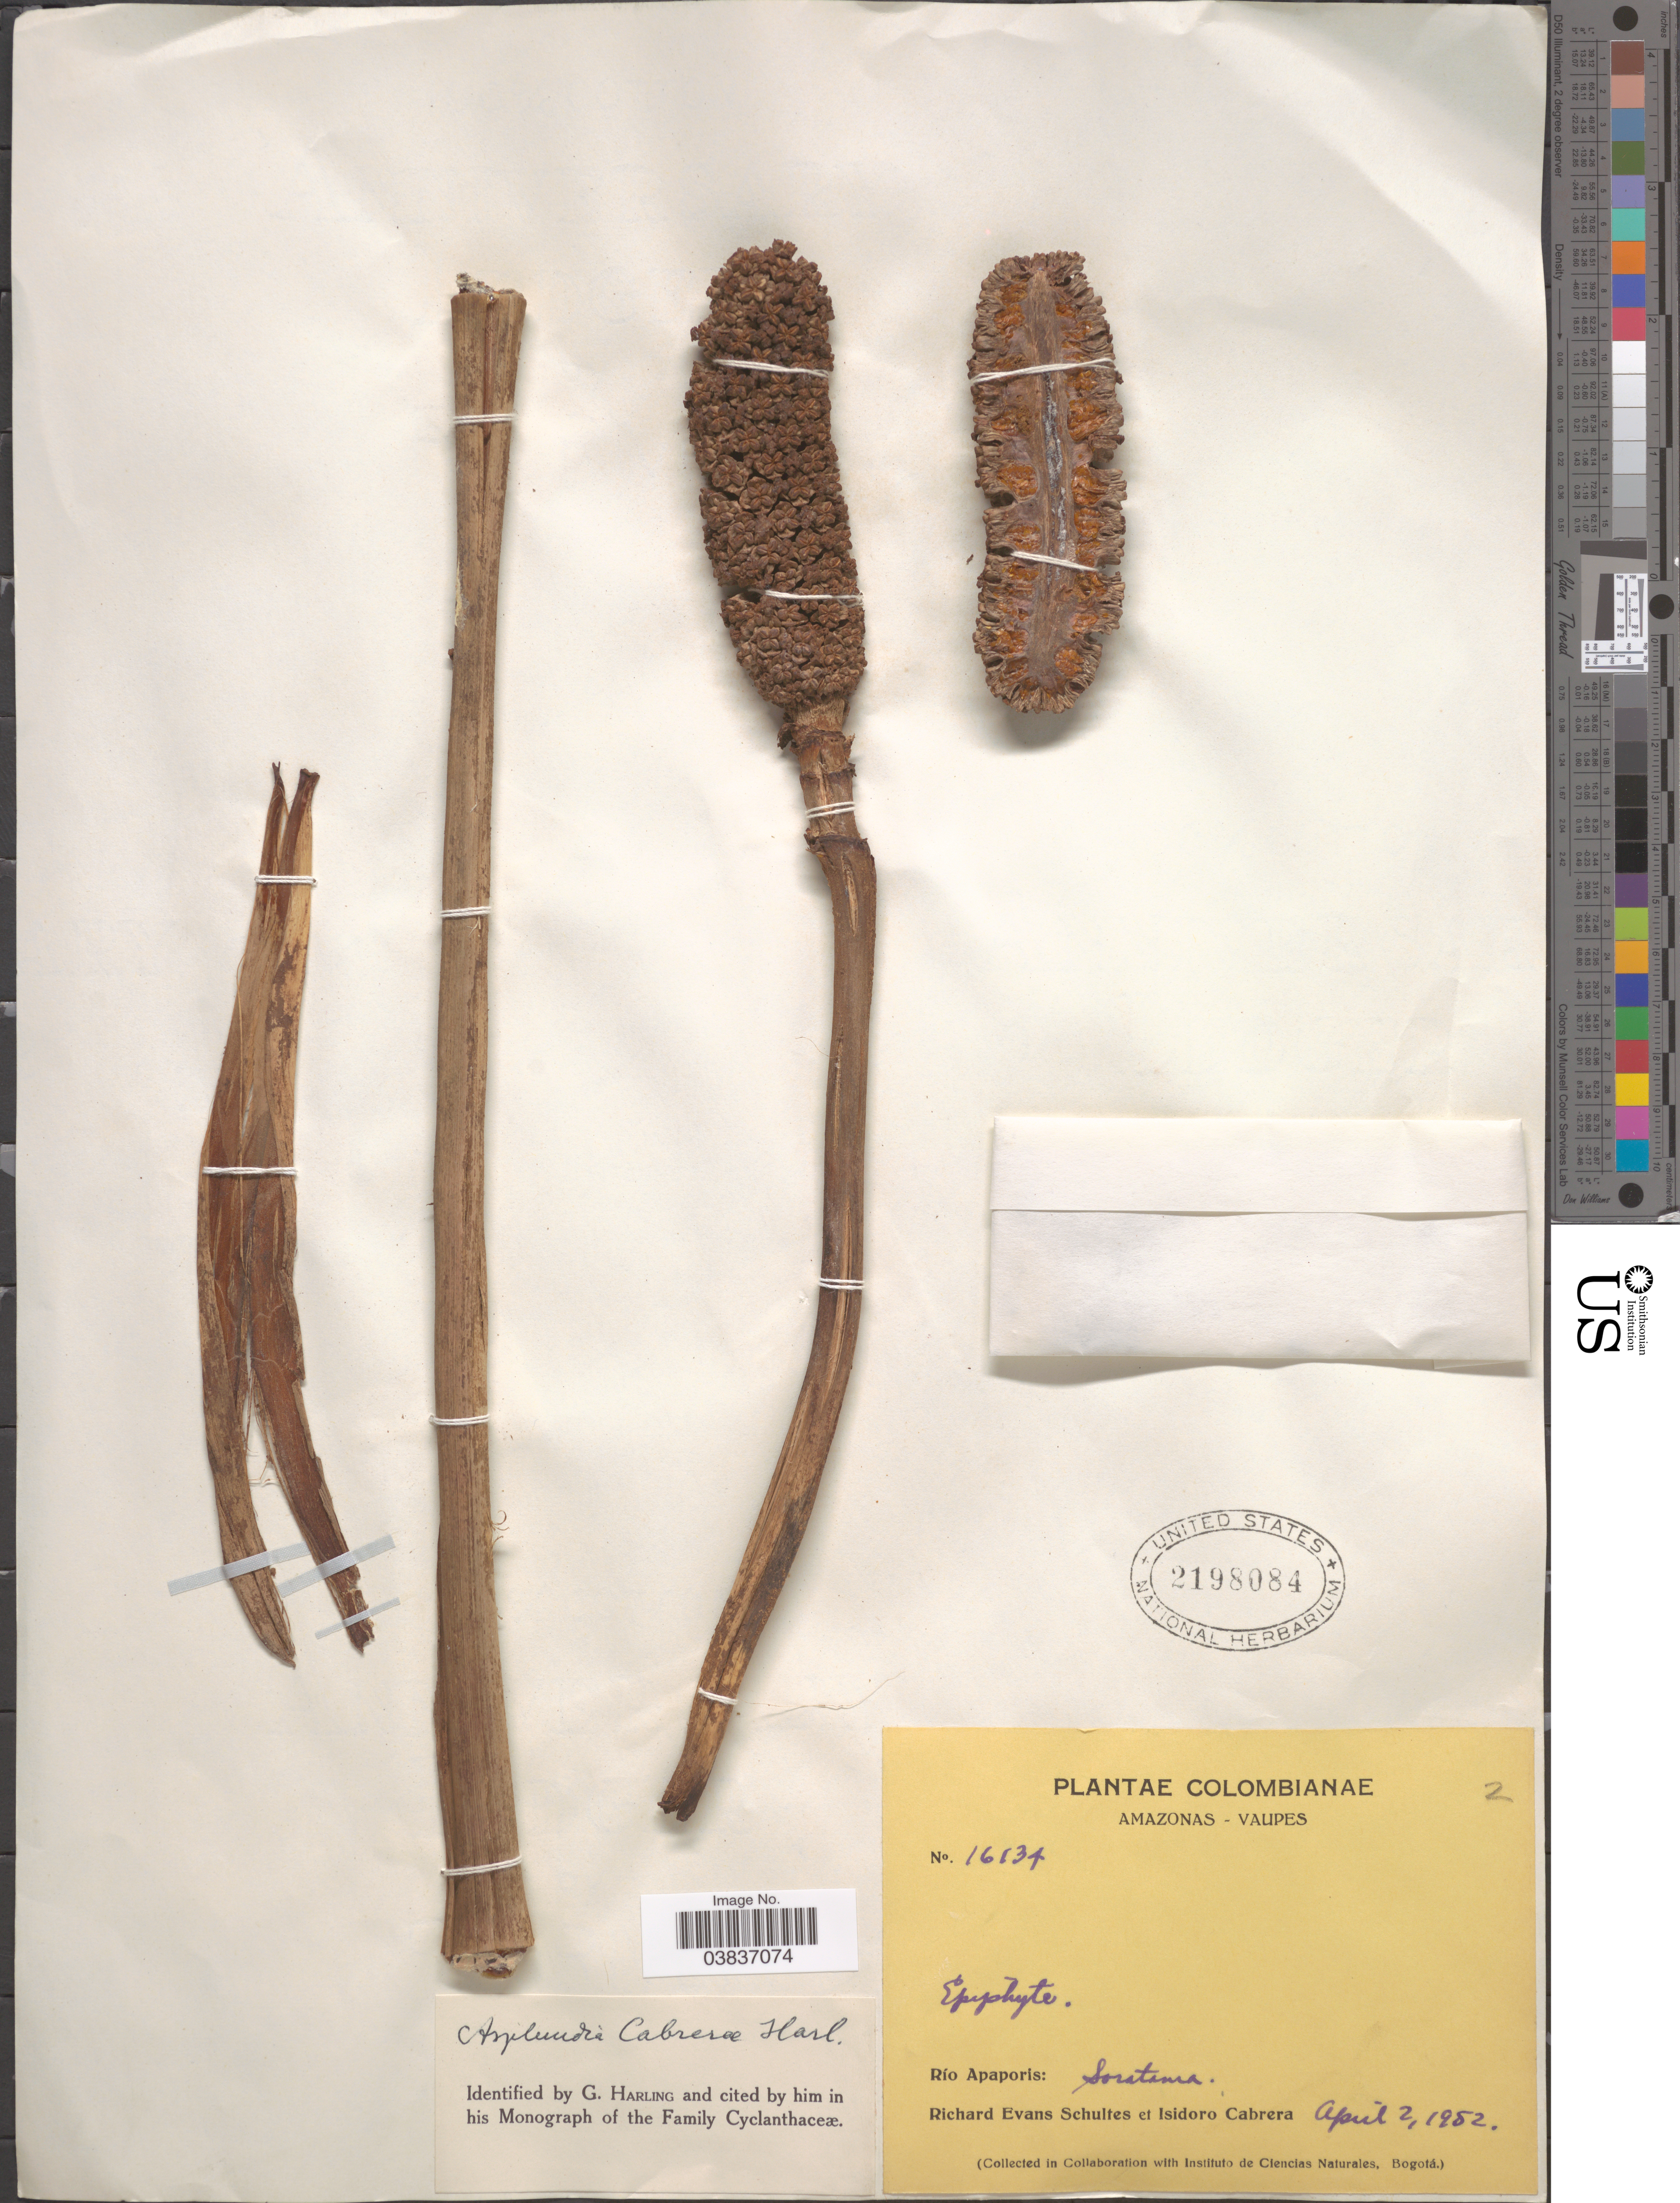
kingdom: Plantae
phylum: Tracheophyta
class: Liliopsida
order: Pandanales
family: Cyclanthaceae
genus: Asplundia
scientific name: Asplundia cabrerae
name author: Harling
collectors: R. E. Schultes & I. Cabrera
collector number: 16134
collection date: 1952-04-02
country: Colombia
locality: Amazonas - Vaupes. Río Apaporis: Soratama.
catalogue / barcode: US 2198084